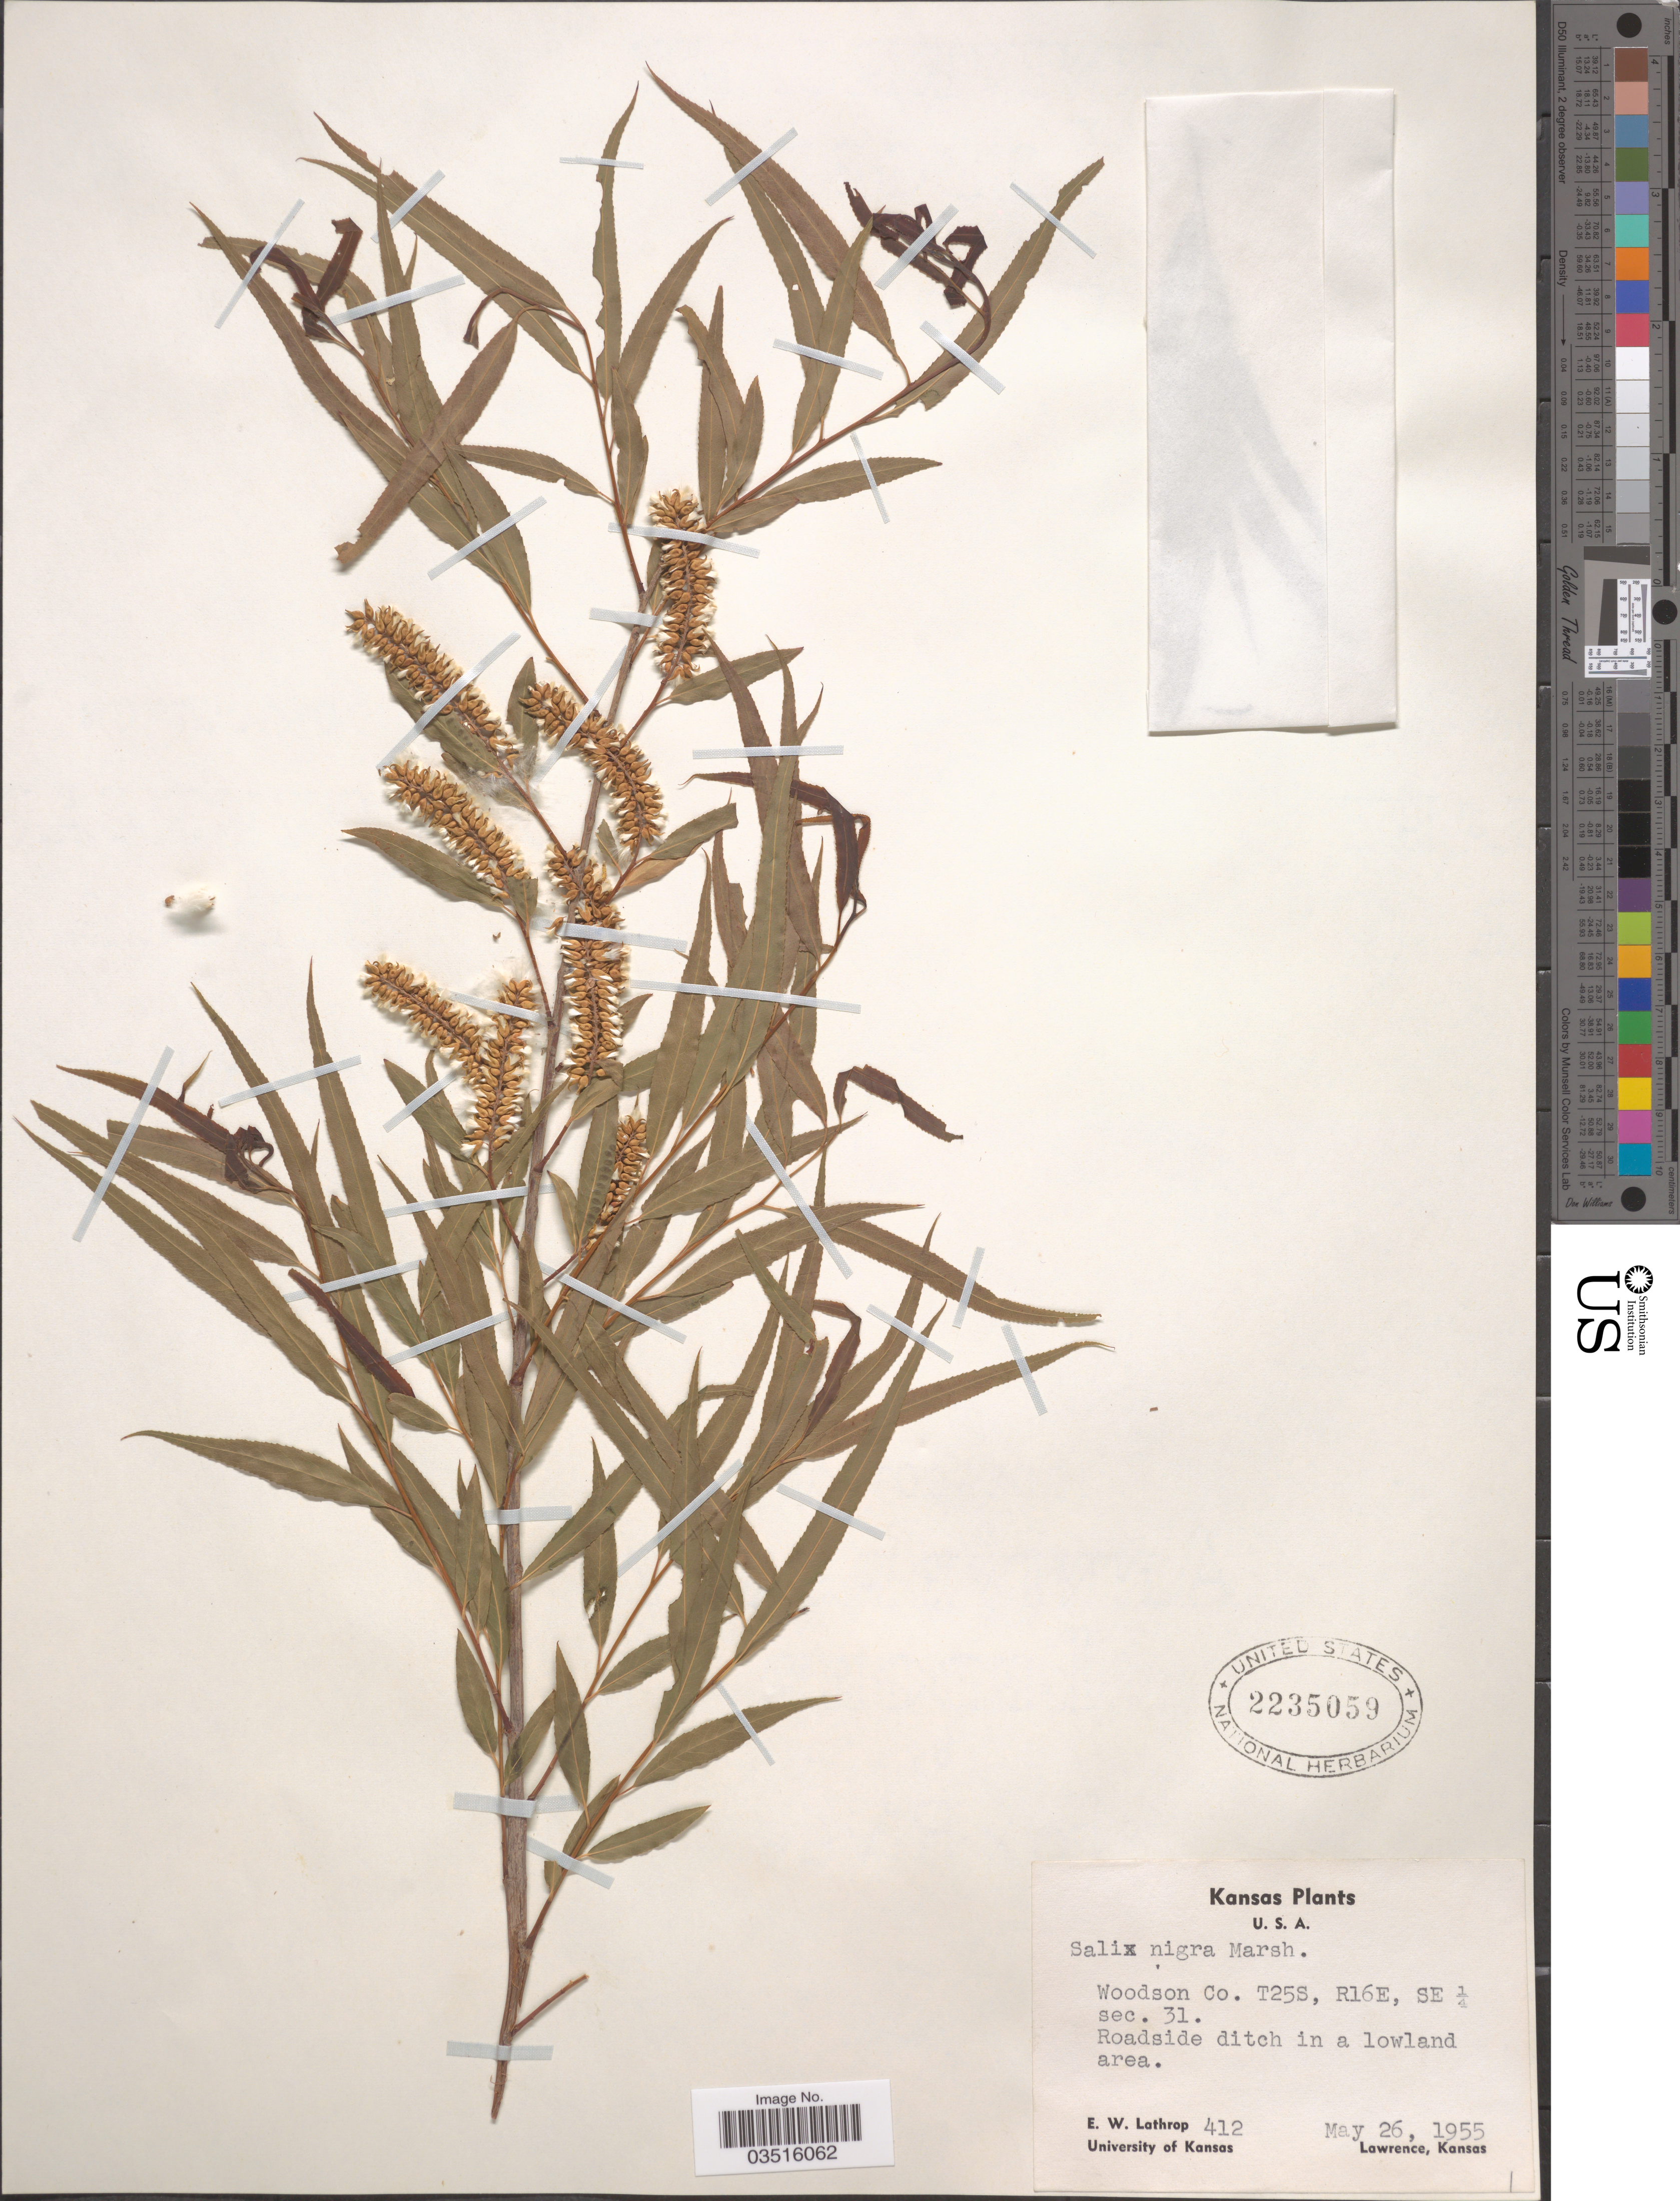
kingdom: Plantae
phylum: Tracheophyta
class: Magnoliopsida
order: Malpighiales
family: Salicaceae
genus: Salix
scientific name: Salix nigra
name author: Marshall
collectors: E. W. Lathrop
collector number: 412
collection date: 1955-05-26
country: United States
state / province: Kansas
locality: Woodson Co. T25S, R16E, SE ¼ sec. 31.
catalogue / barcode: US 2235059